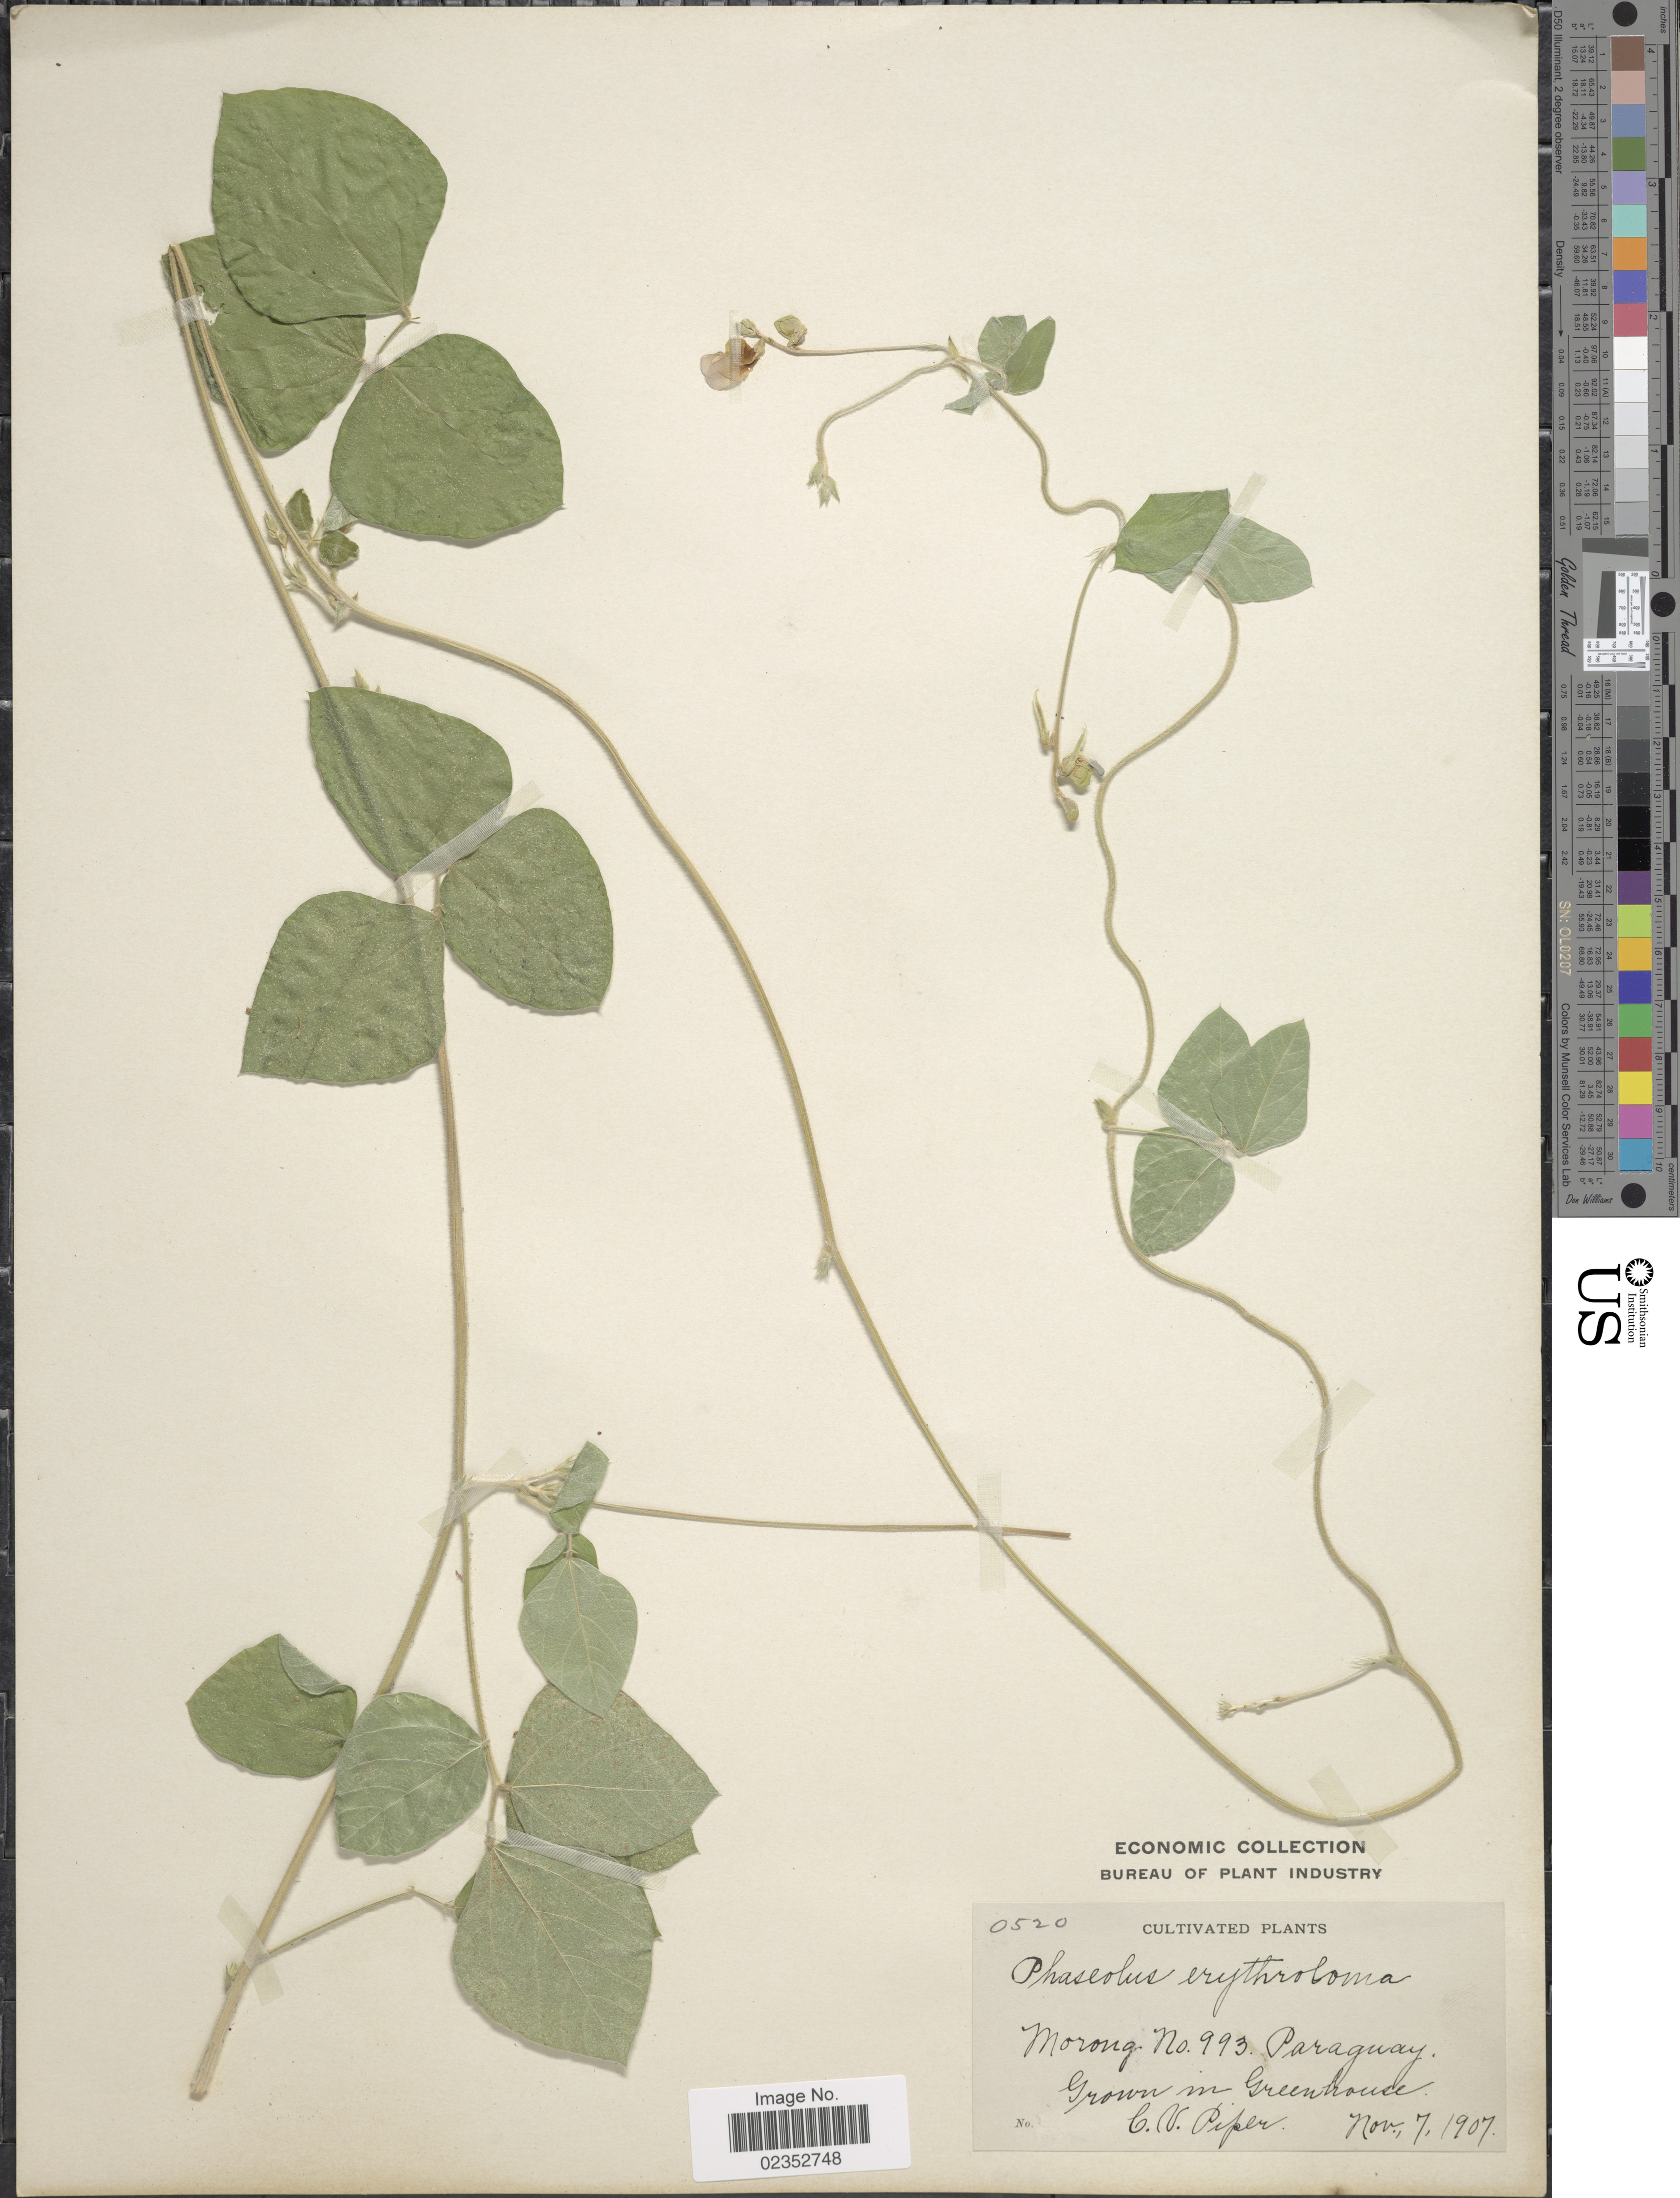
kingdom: Plantae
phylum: Tracheophyta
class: Magnoliopsida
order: Fabales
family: Fabaceae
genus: Macroptilium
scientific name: Macroptilium erythroloma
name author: (Mart. ex Benth.) Urb.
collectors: C. V. Piper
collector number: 0520/Morong 993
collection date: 1907-11-07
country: United States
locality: Bureau of Plant Industry, Grown in Greenhouse. (Originally collected by Morong in Paraguay.)